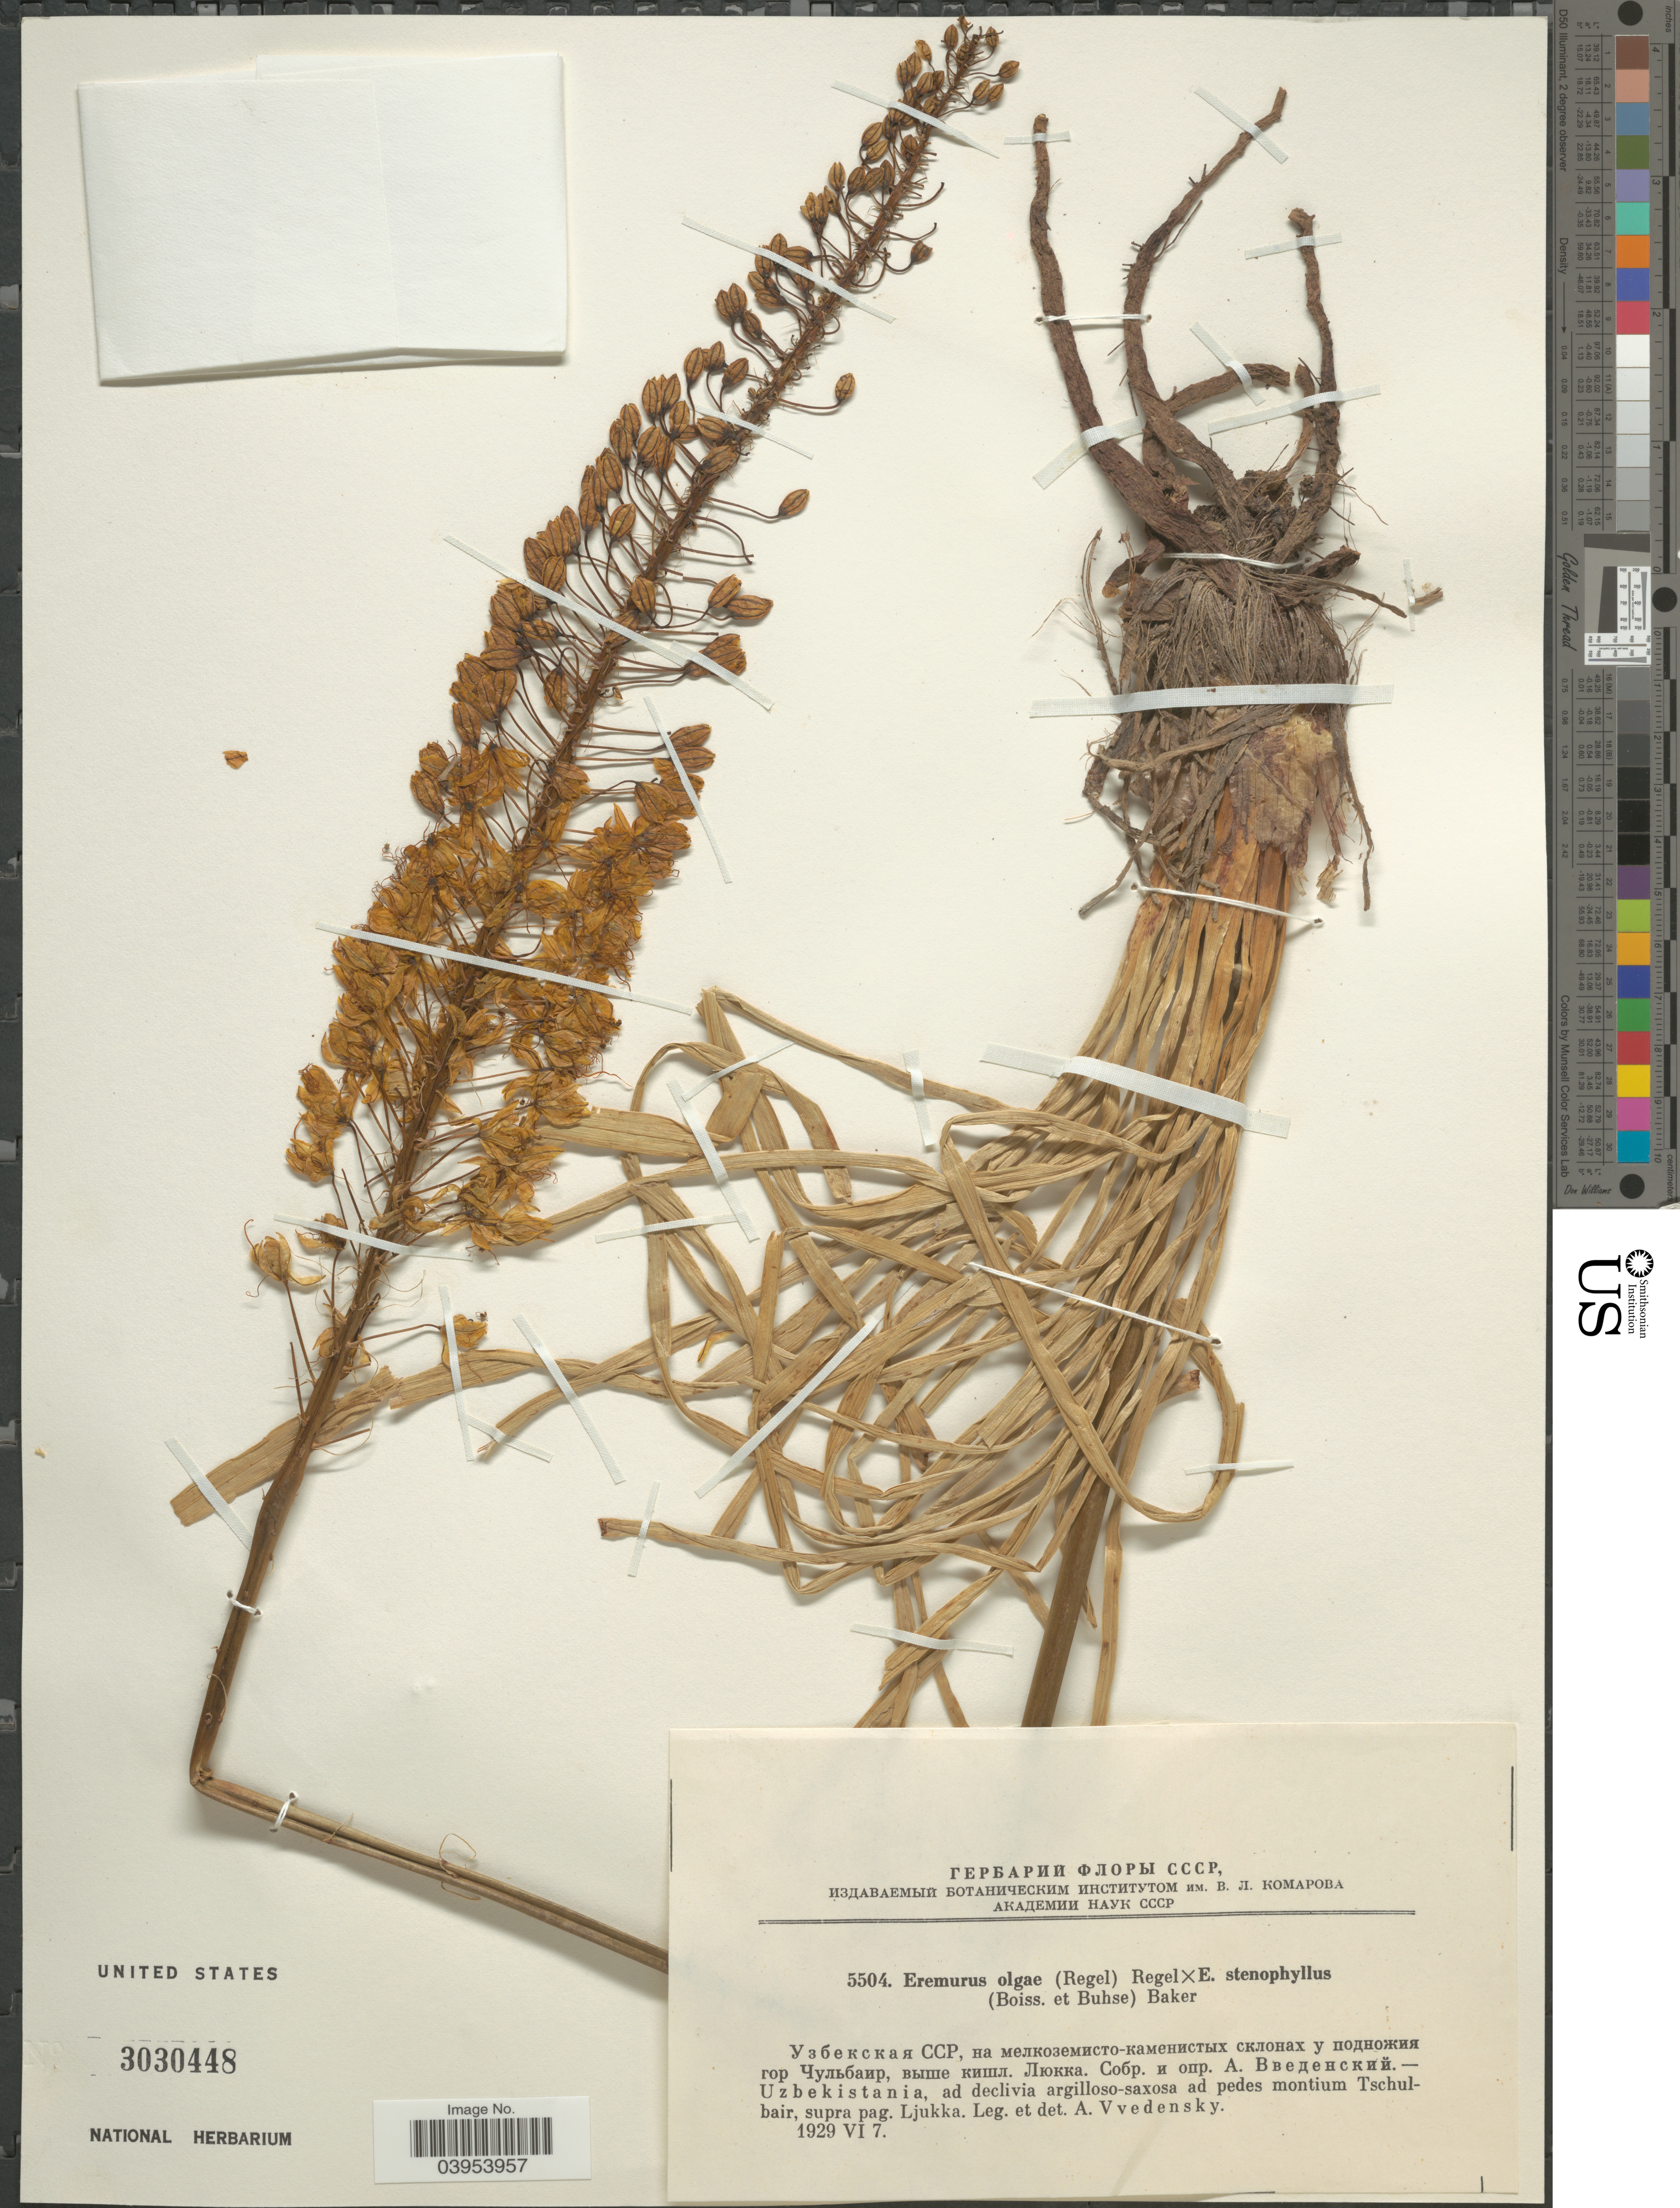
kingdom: Plantae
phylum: Tracheophyta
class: Liliopsida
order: Asparagales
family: Asphodelaceae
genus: Eremurus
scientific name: Eremurus x albocitrinus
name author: Baker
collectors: A. Vvedensky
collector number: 5504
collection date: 1929-06-07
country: Uzbekistan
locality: Ad declivia argilloso-saxosa ad pedes montium Tschulbair, supra pag. Ljukka.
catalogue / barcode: US 3030448